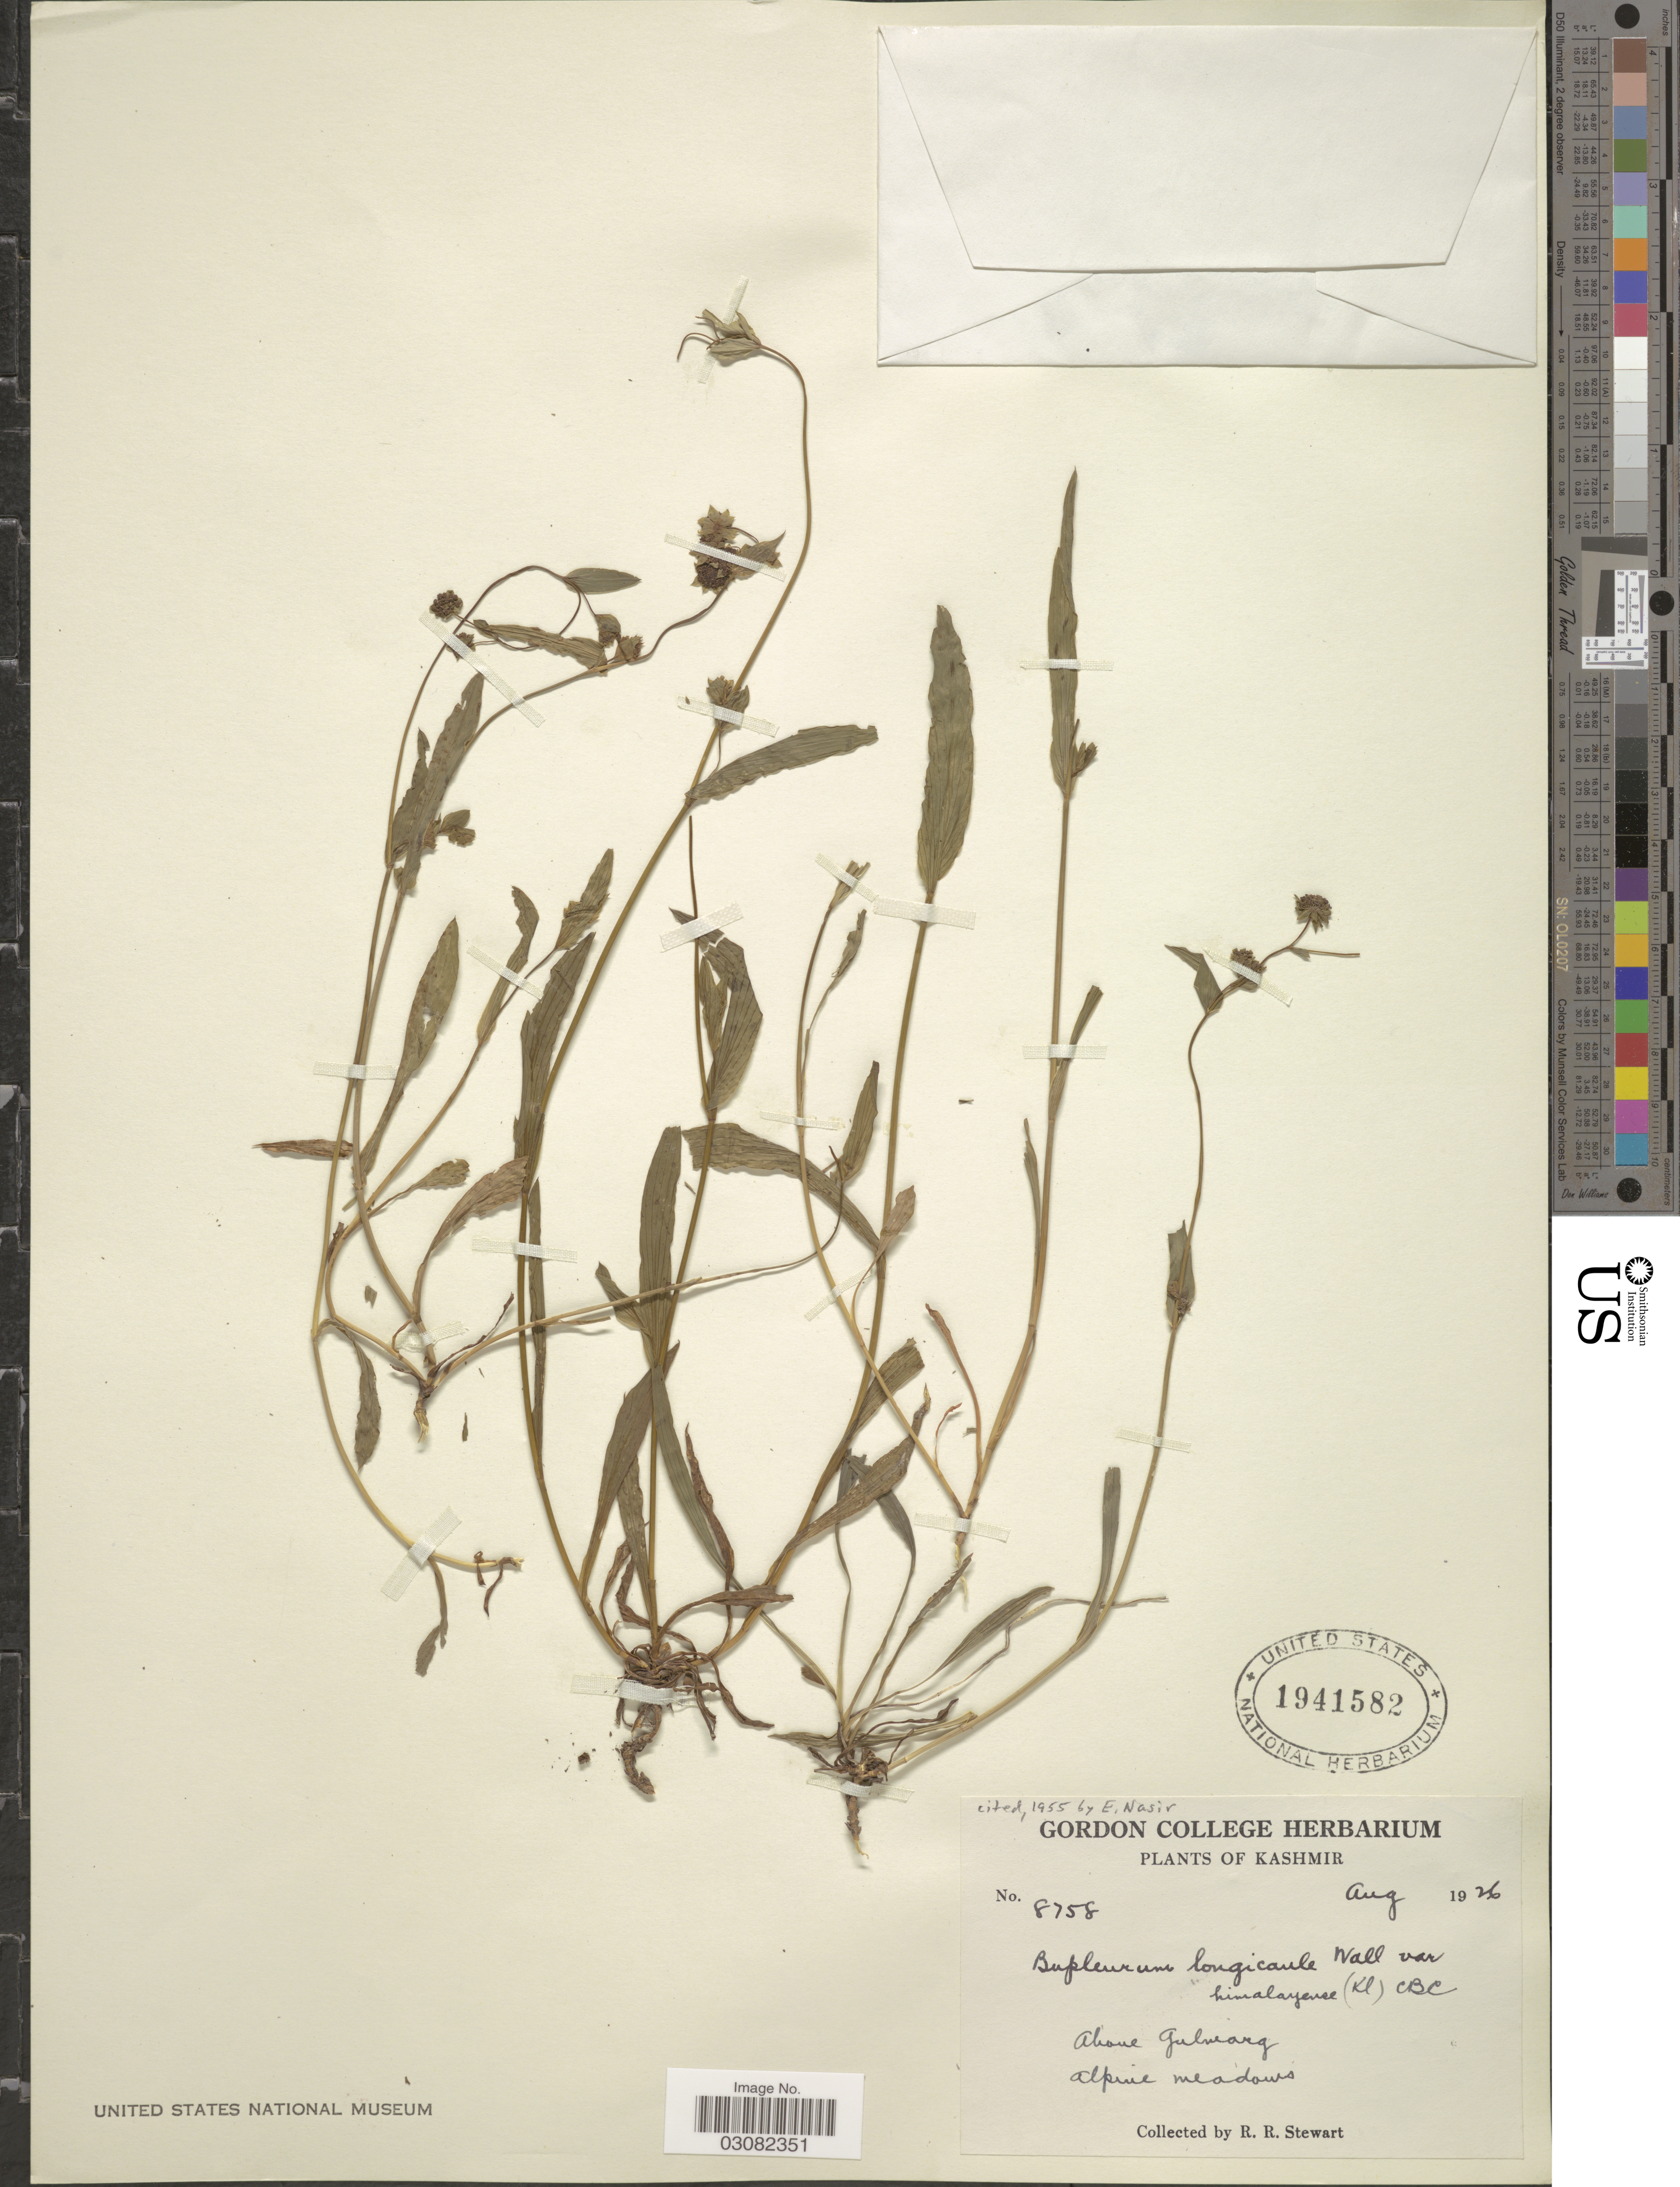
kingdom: Plantae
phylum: Tracheophyta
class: Magnoliopsida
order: Apiales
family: Apiaceae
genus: Bupleurum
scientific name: Bupleurum rupestre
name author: Edgew.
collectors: R. Stewart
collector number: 8758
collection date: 1926-08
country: India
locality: Kashmir. Above Gulmarg. Alpine meadows.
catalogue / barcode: US 1941582